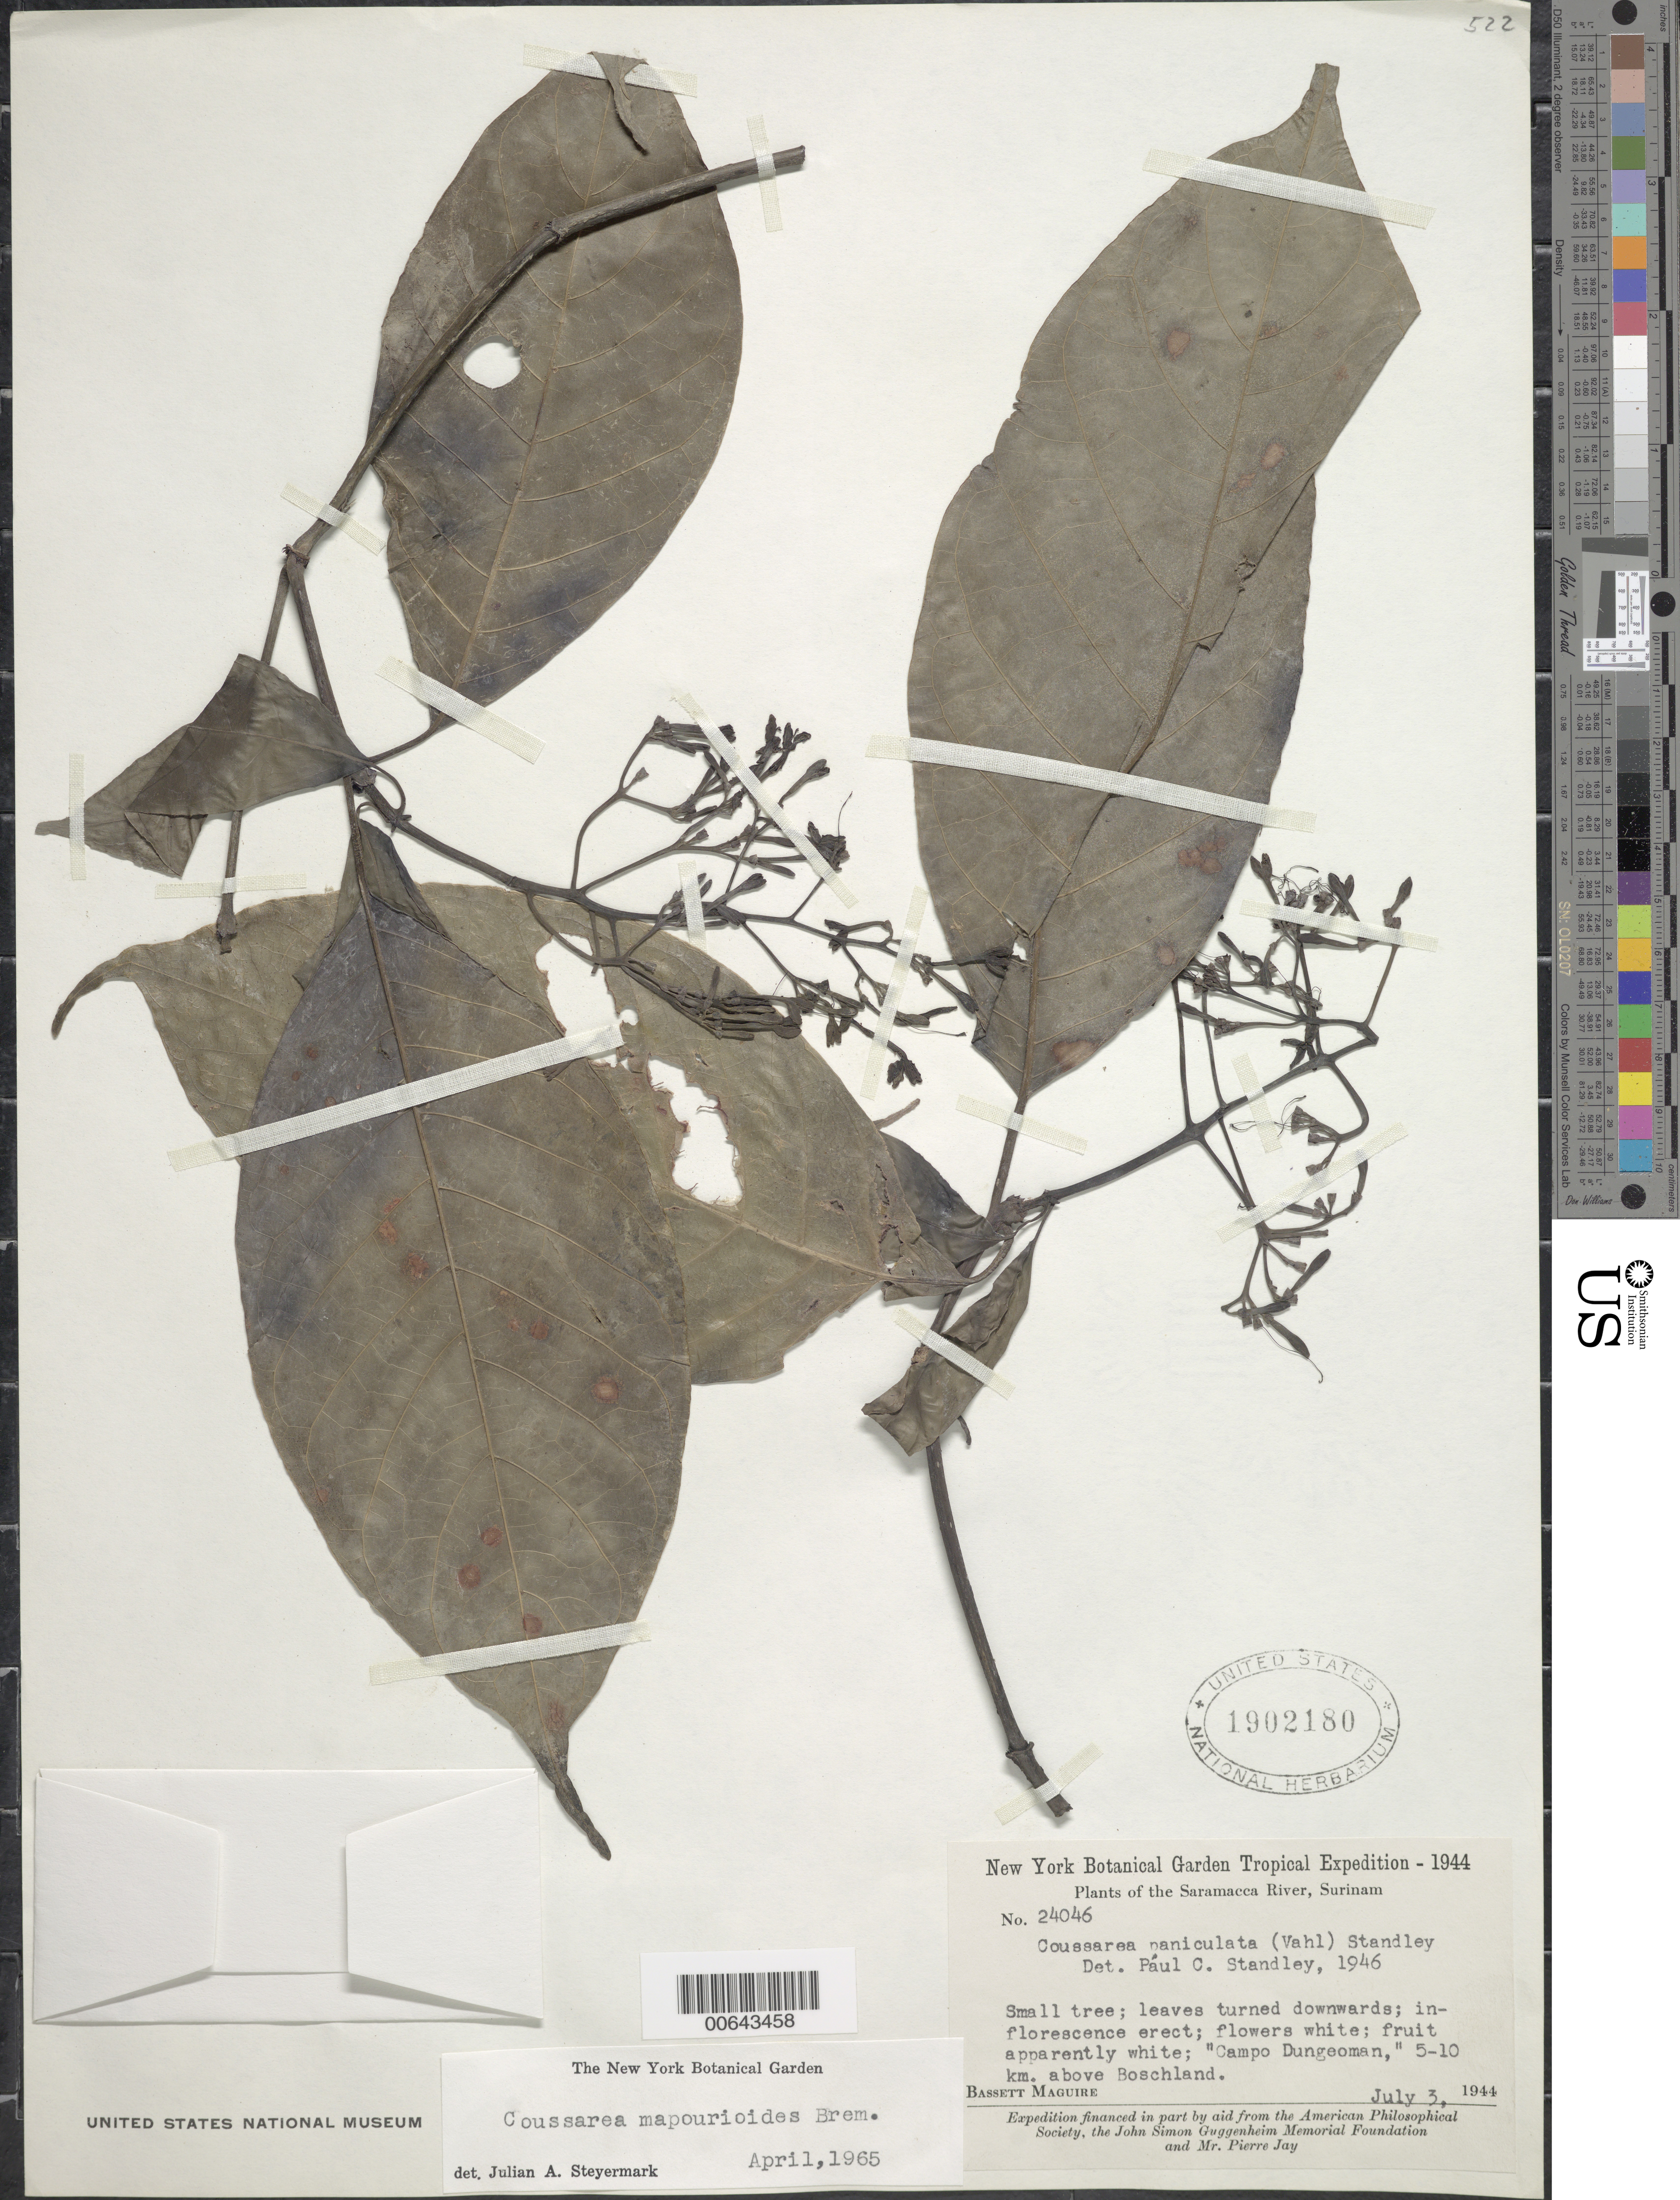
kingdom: Plantae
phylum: Tracheophyta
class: Magnoliopsida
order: Gentianales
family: Rubiaceae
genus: Coussarea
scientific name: Coussarea mapourioides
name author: Bremek.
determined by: Steyermark, Julian A., (VEN)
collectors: B. Maguire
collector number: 24046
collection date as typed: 3-Jul-44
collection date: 1944-07-03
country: Suriname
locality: Saramacca River, 5-10 km above Boschland, 10 km below confl. of Toekoemoetoe Creek, Campo Dugeoman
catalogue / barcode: US 1902180